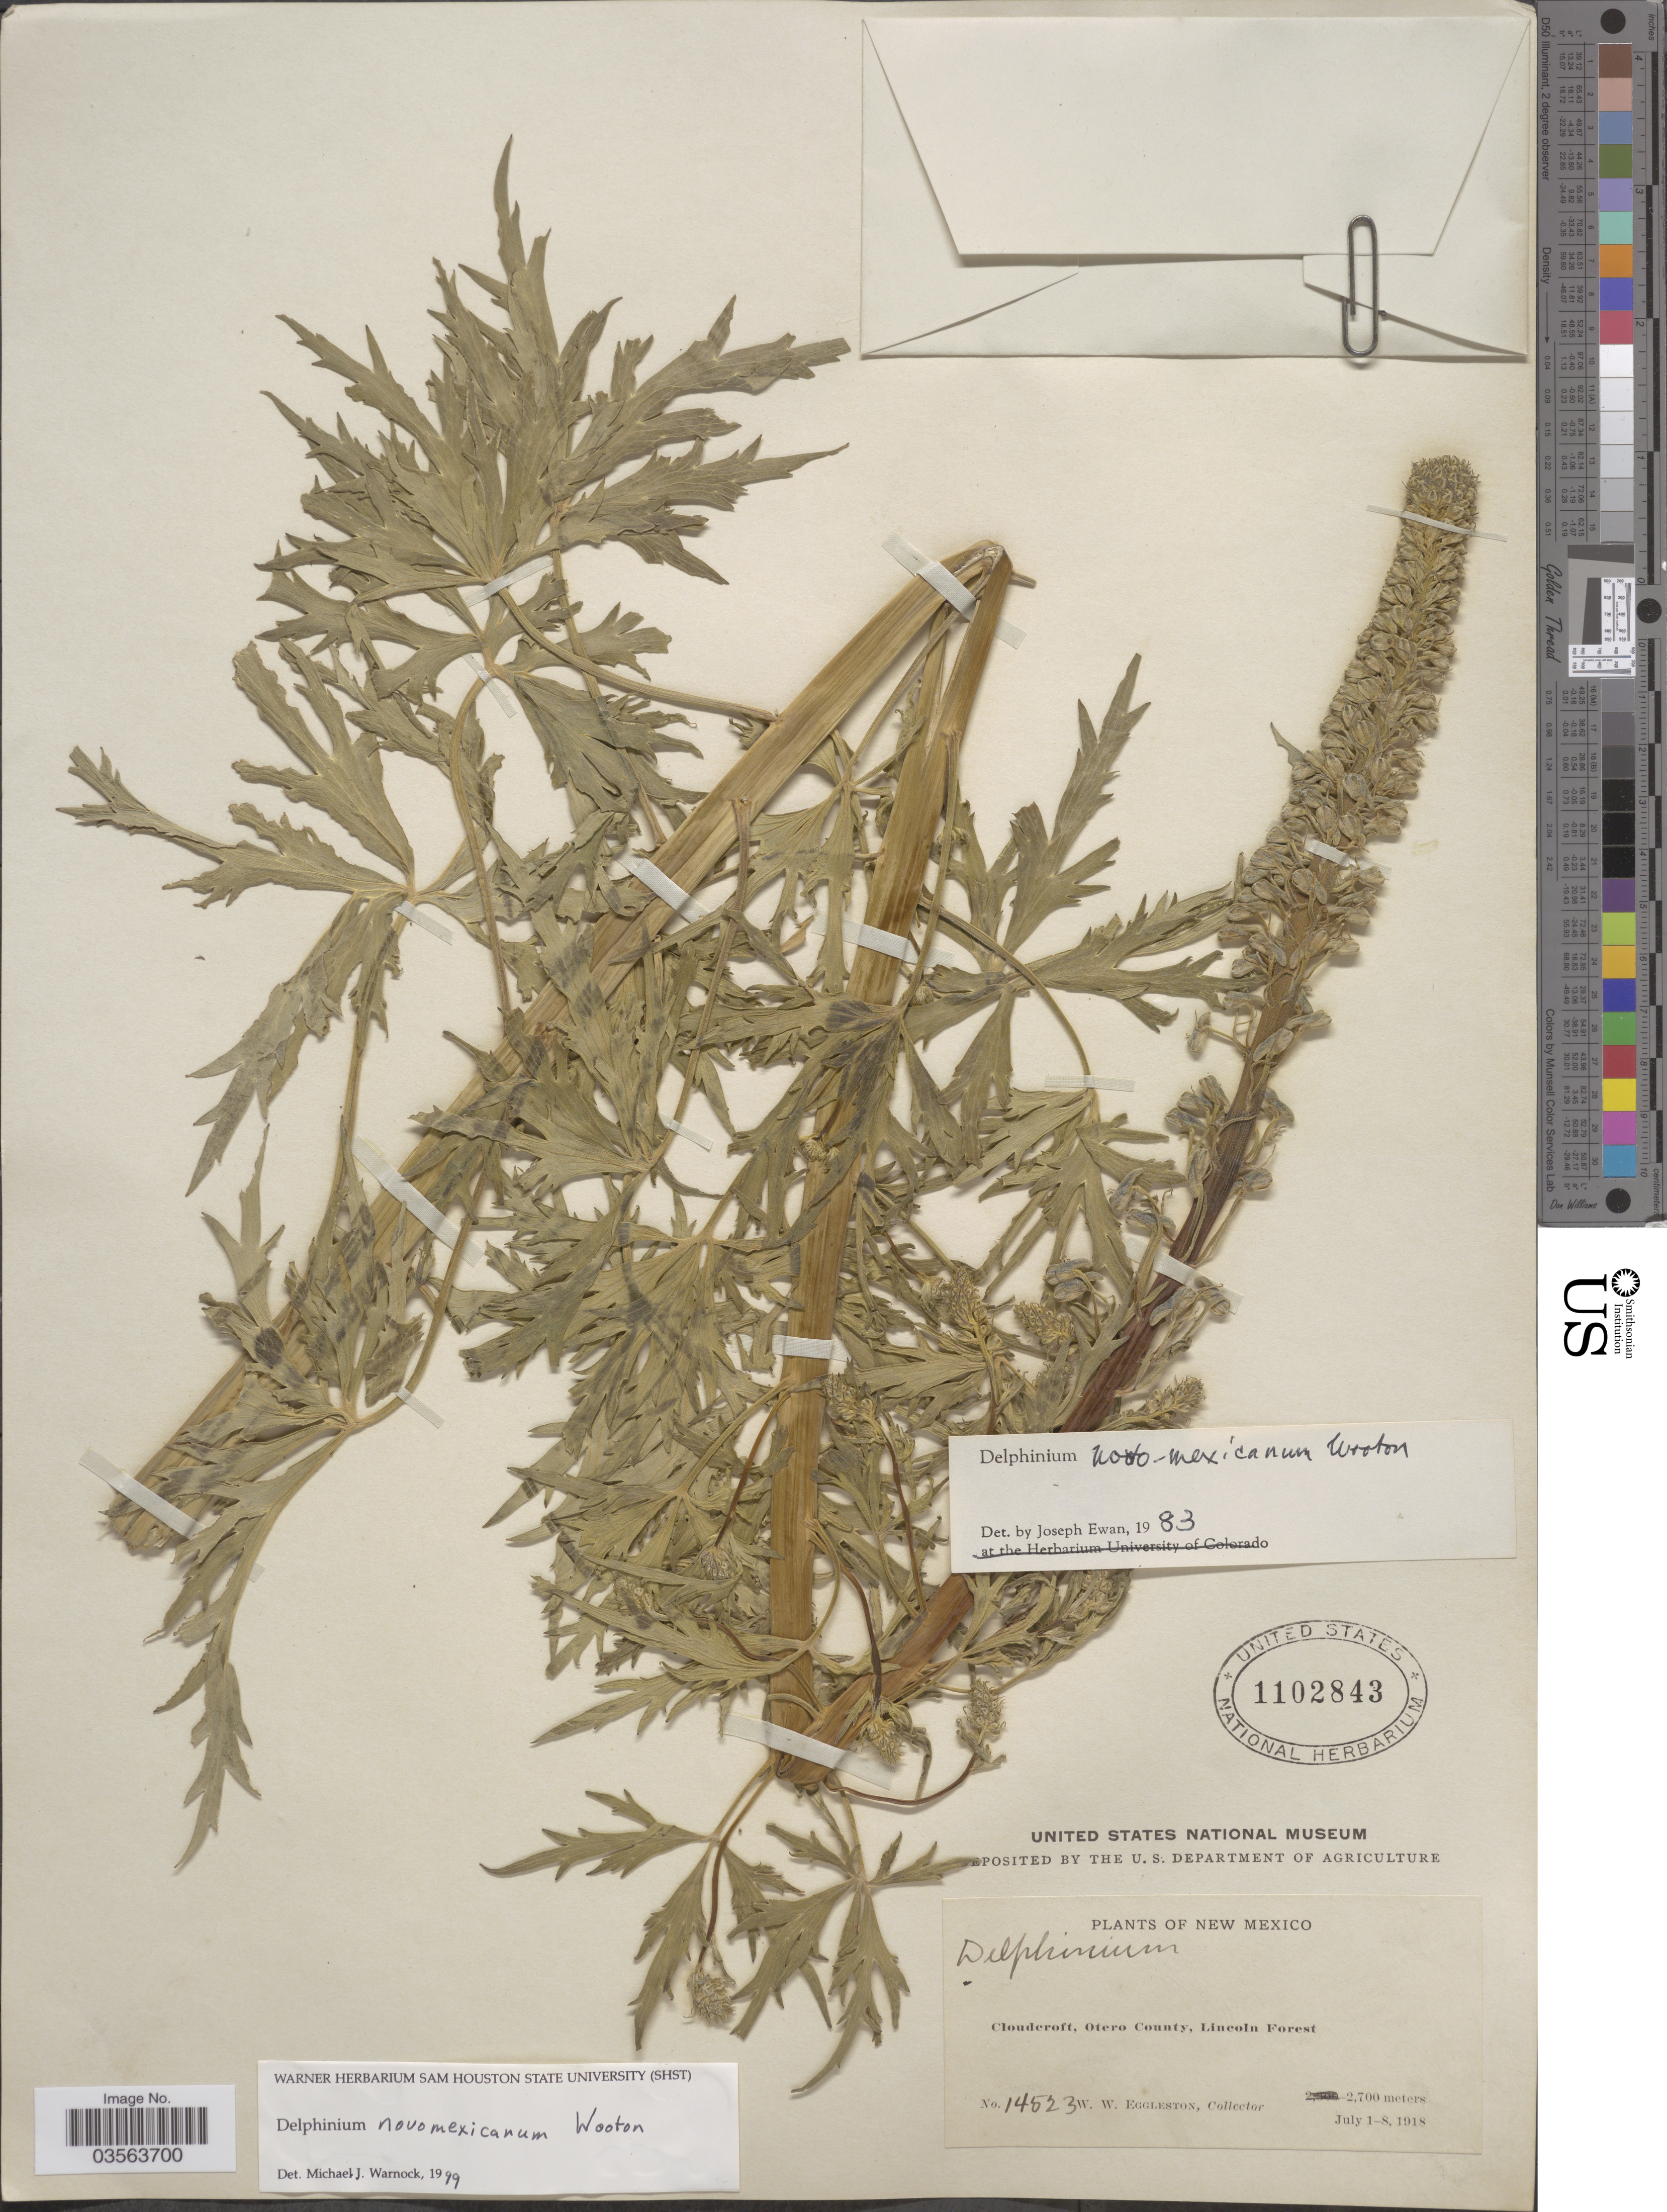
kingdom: Plantae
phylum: Tracheophyta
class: Magnoliopsida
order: Ranunculales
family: Ranunculaceae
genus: Delphinium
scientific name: Delphinium novomexicanum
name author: Wooton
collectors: W. W. Eggleston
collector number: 14523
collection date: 1918-07-01/1918-07-08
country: United States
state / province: New Mexico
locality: Cloudcroft, Otero County, Lincoln Forest.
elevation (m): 2700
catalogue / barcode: US 1102843